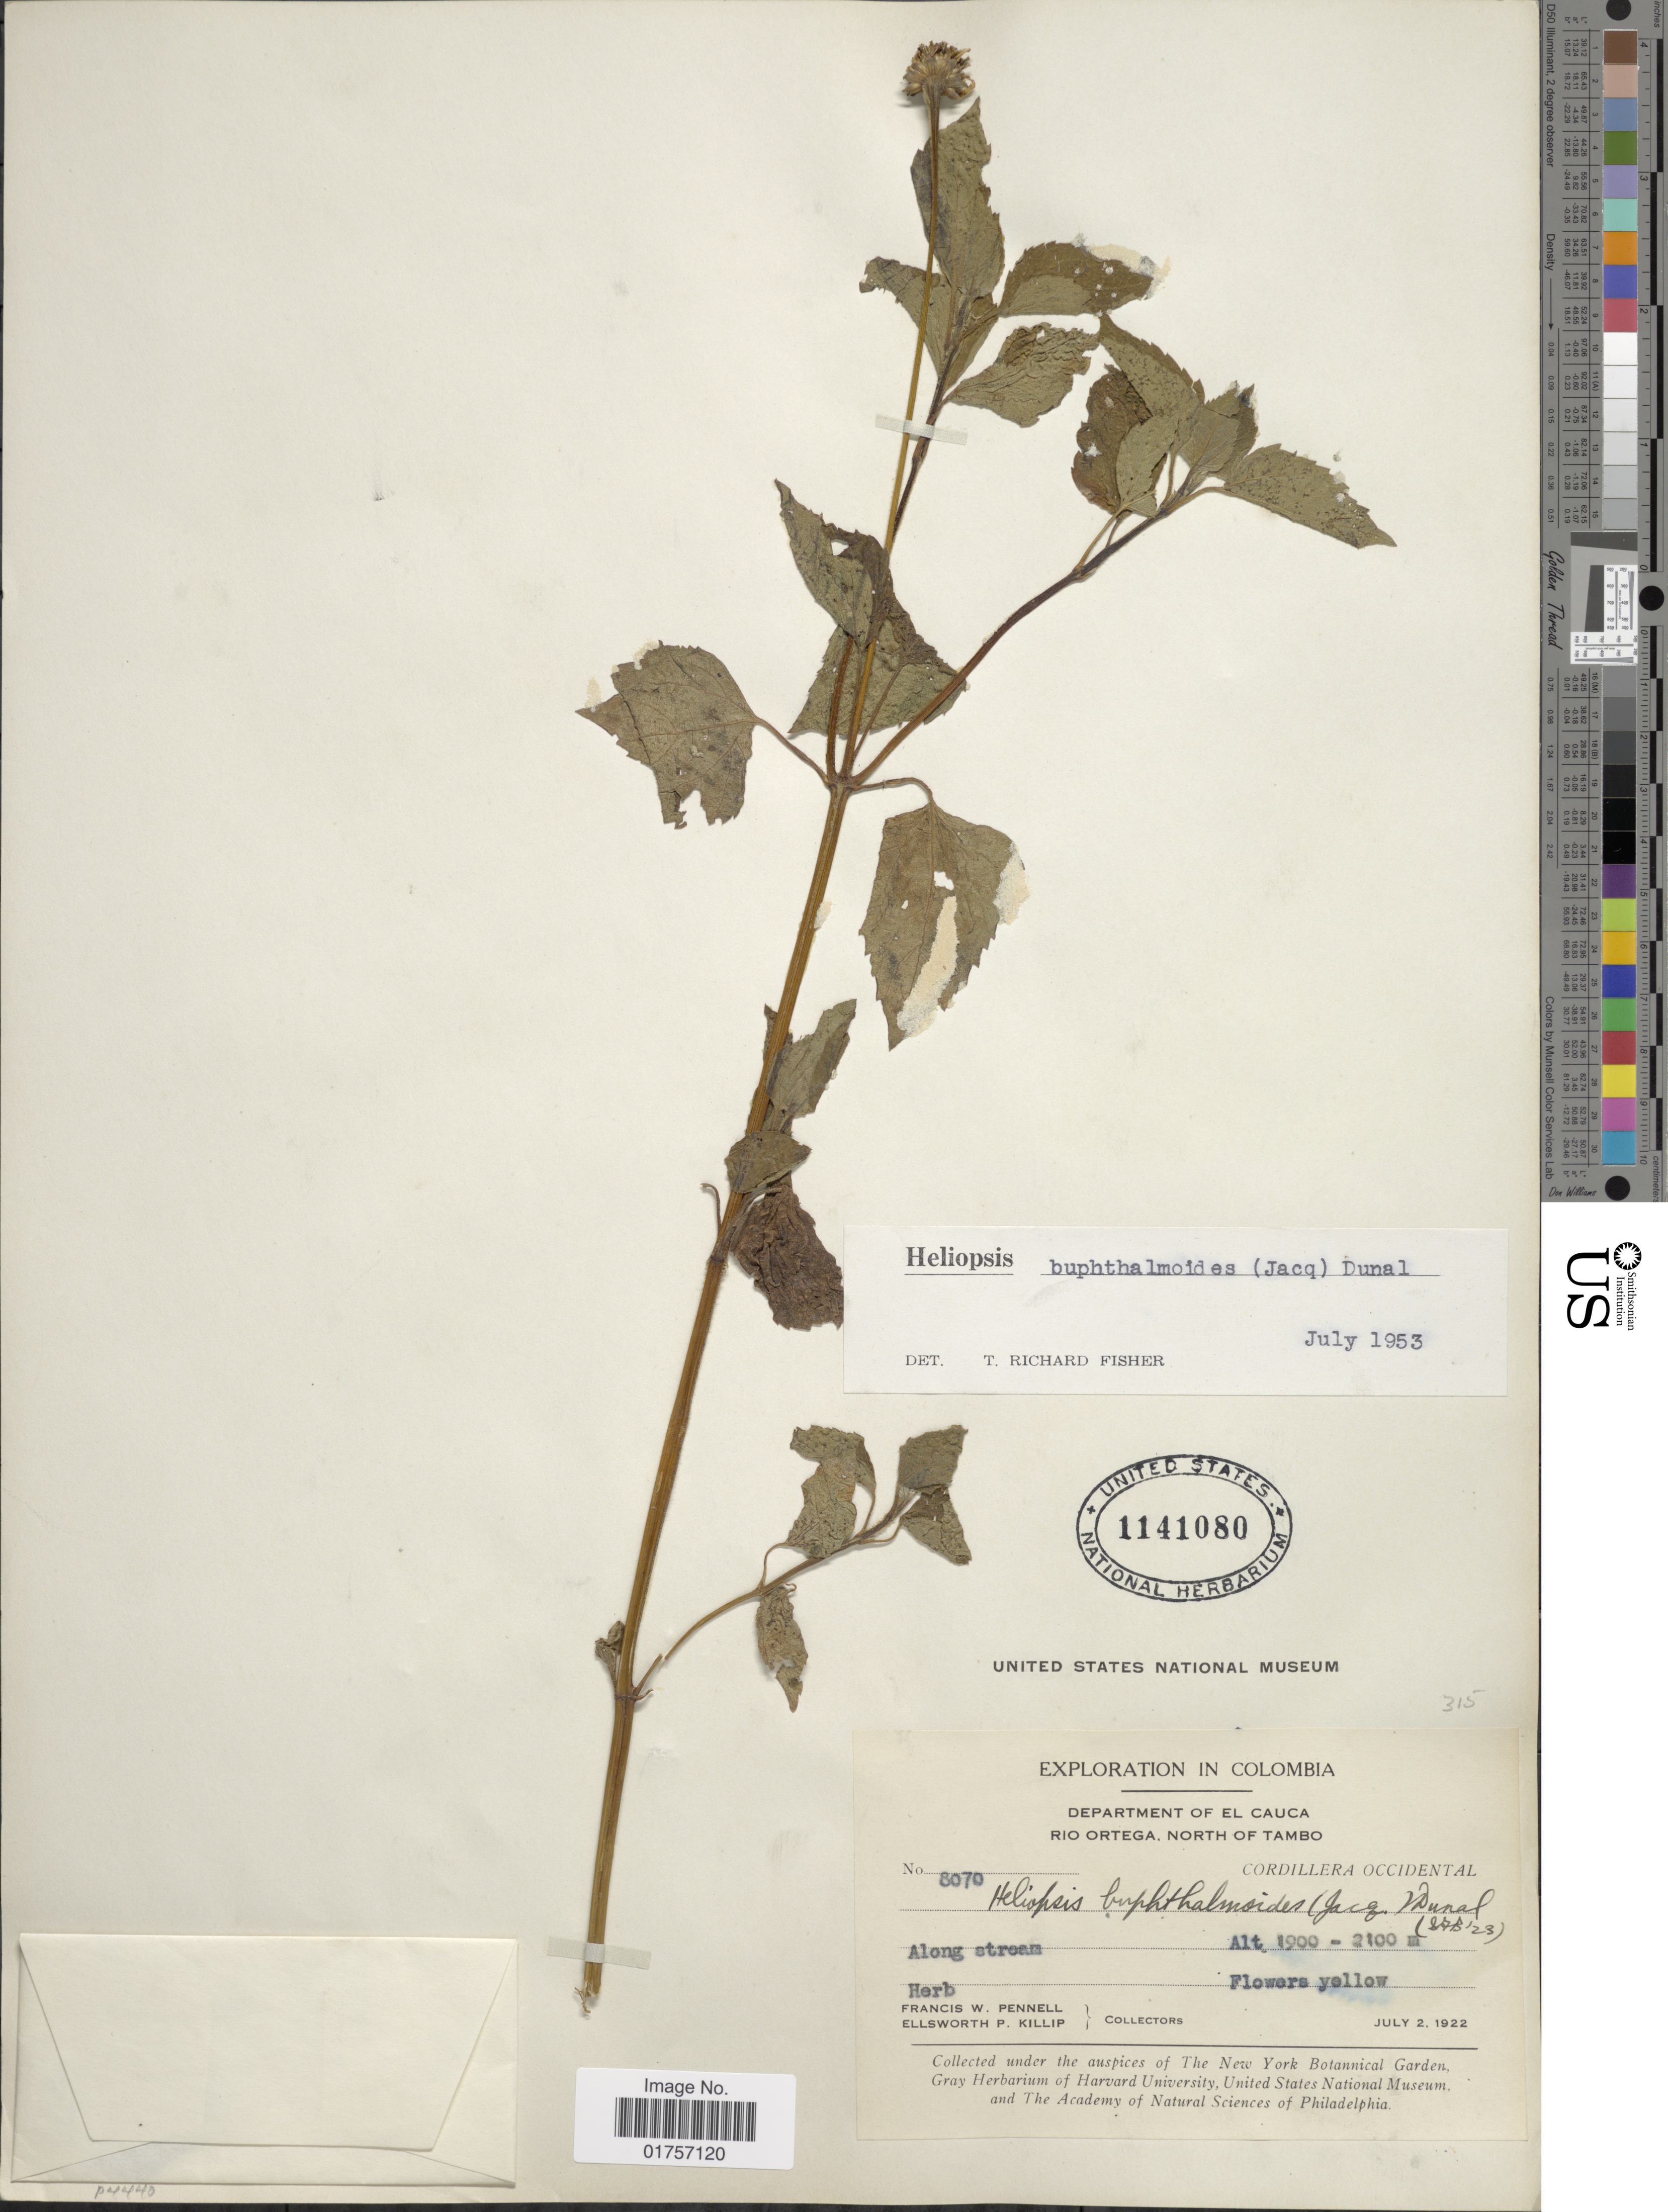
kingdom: Plantae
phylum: Tracheophyta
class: Magnoliopsida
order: Asterales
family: Asteraceae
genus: Heliopsis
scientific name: Heliopsis buphthalmoides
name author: (Jacq.) Dunal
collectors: F. W. Pennell & E. P. Killip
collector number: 8070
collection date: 1922-07-02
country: Colombia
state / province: Cauca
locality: Rio Ortega, north of Tambo. Cordillera Occidental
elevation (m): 1900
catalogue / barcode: US 1141080